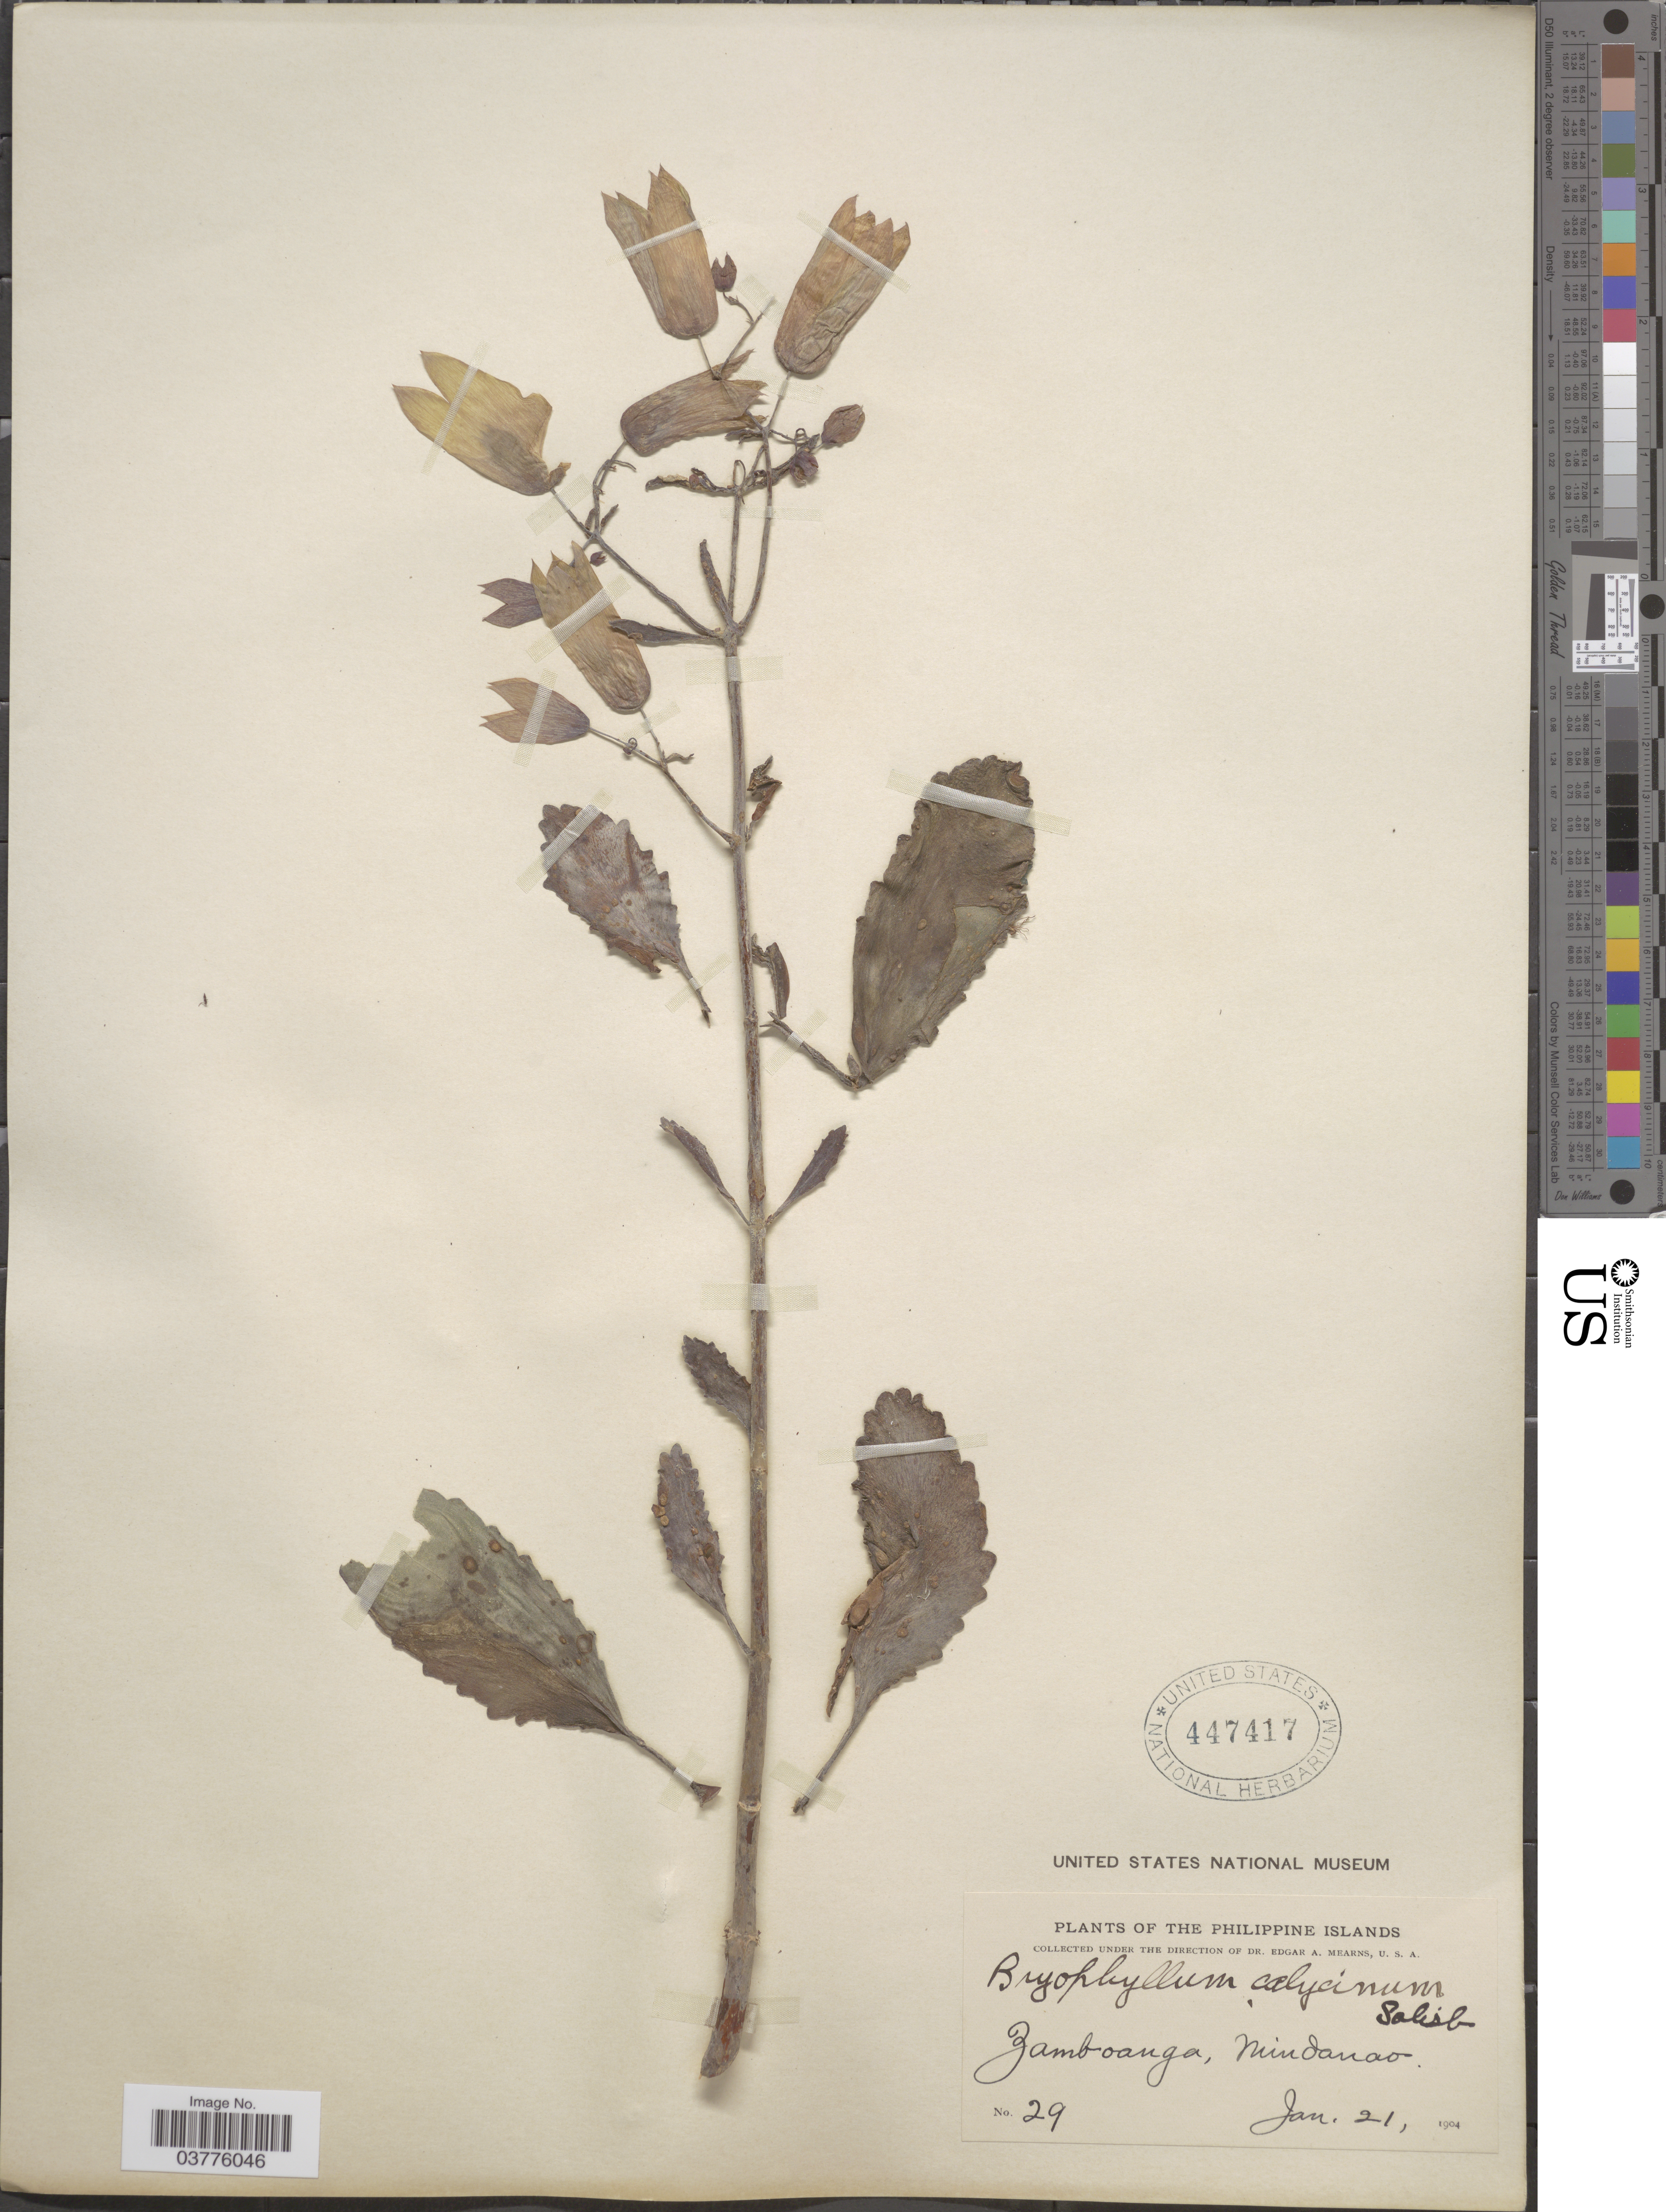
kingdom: Plantae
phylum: Tracheophyta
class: Magnoliopsida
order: Saxifragales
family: Crassulaceae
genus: Kalanchoe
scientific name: Kalanchoe pinnata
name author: (Lam.) Pers.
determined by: Strong, Mark T., (BOT), Smithsonian Institution - National Museum of Natural History (UNITED STATES)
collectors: E. A. Mearns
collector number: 29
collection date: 1904-01-21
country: Philippines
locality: Zamboanga, Mindanao.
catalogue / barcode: US 447417